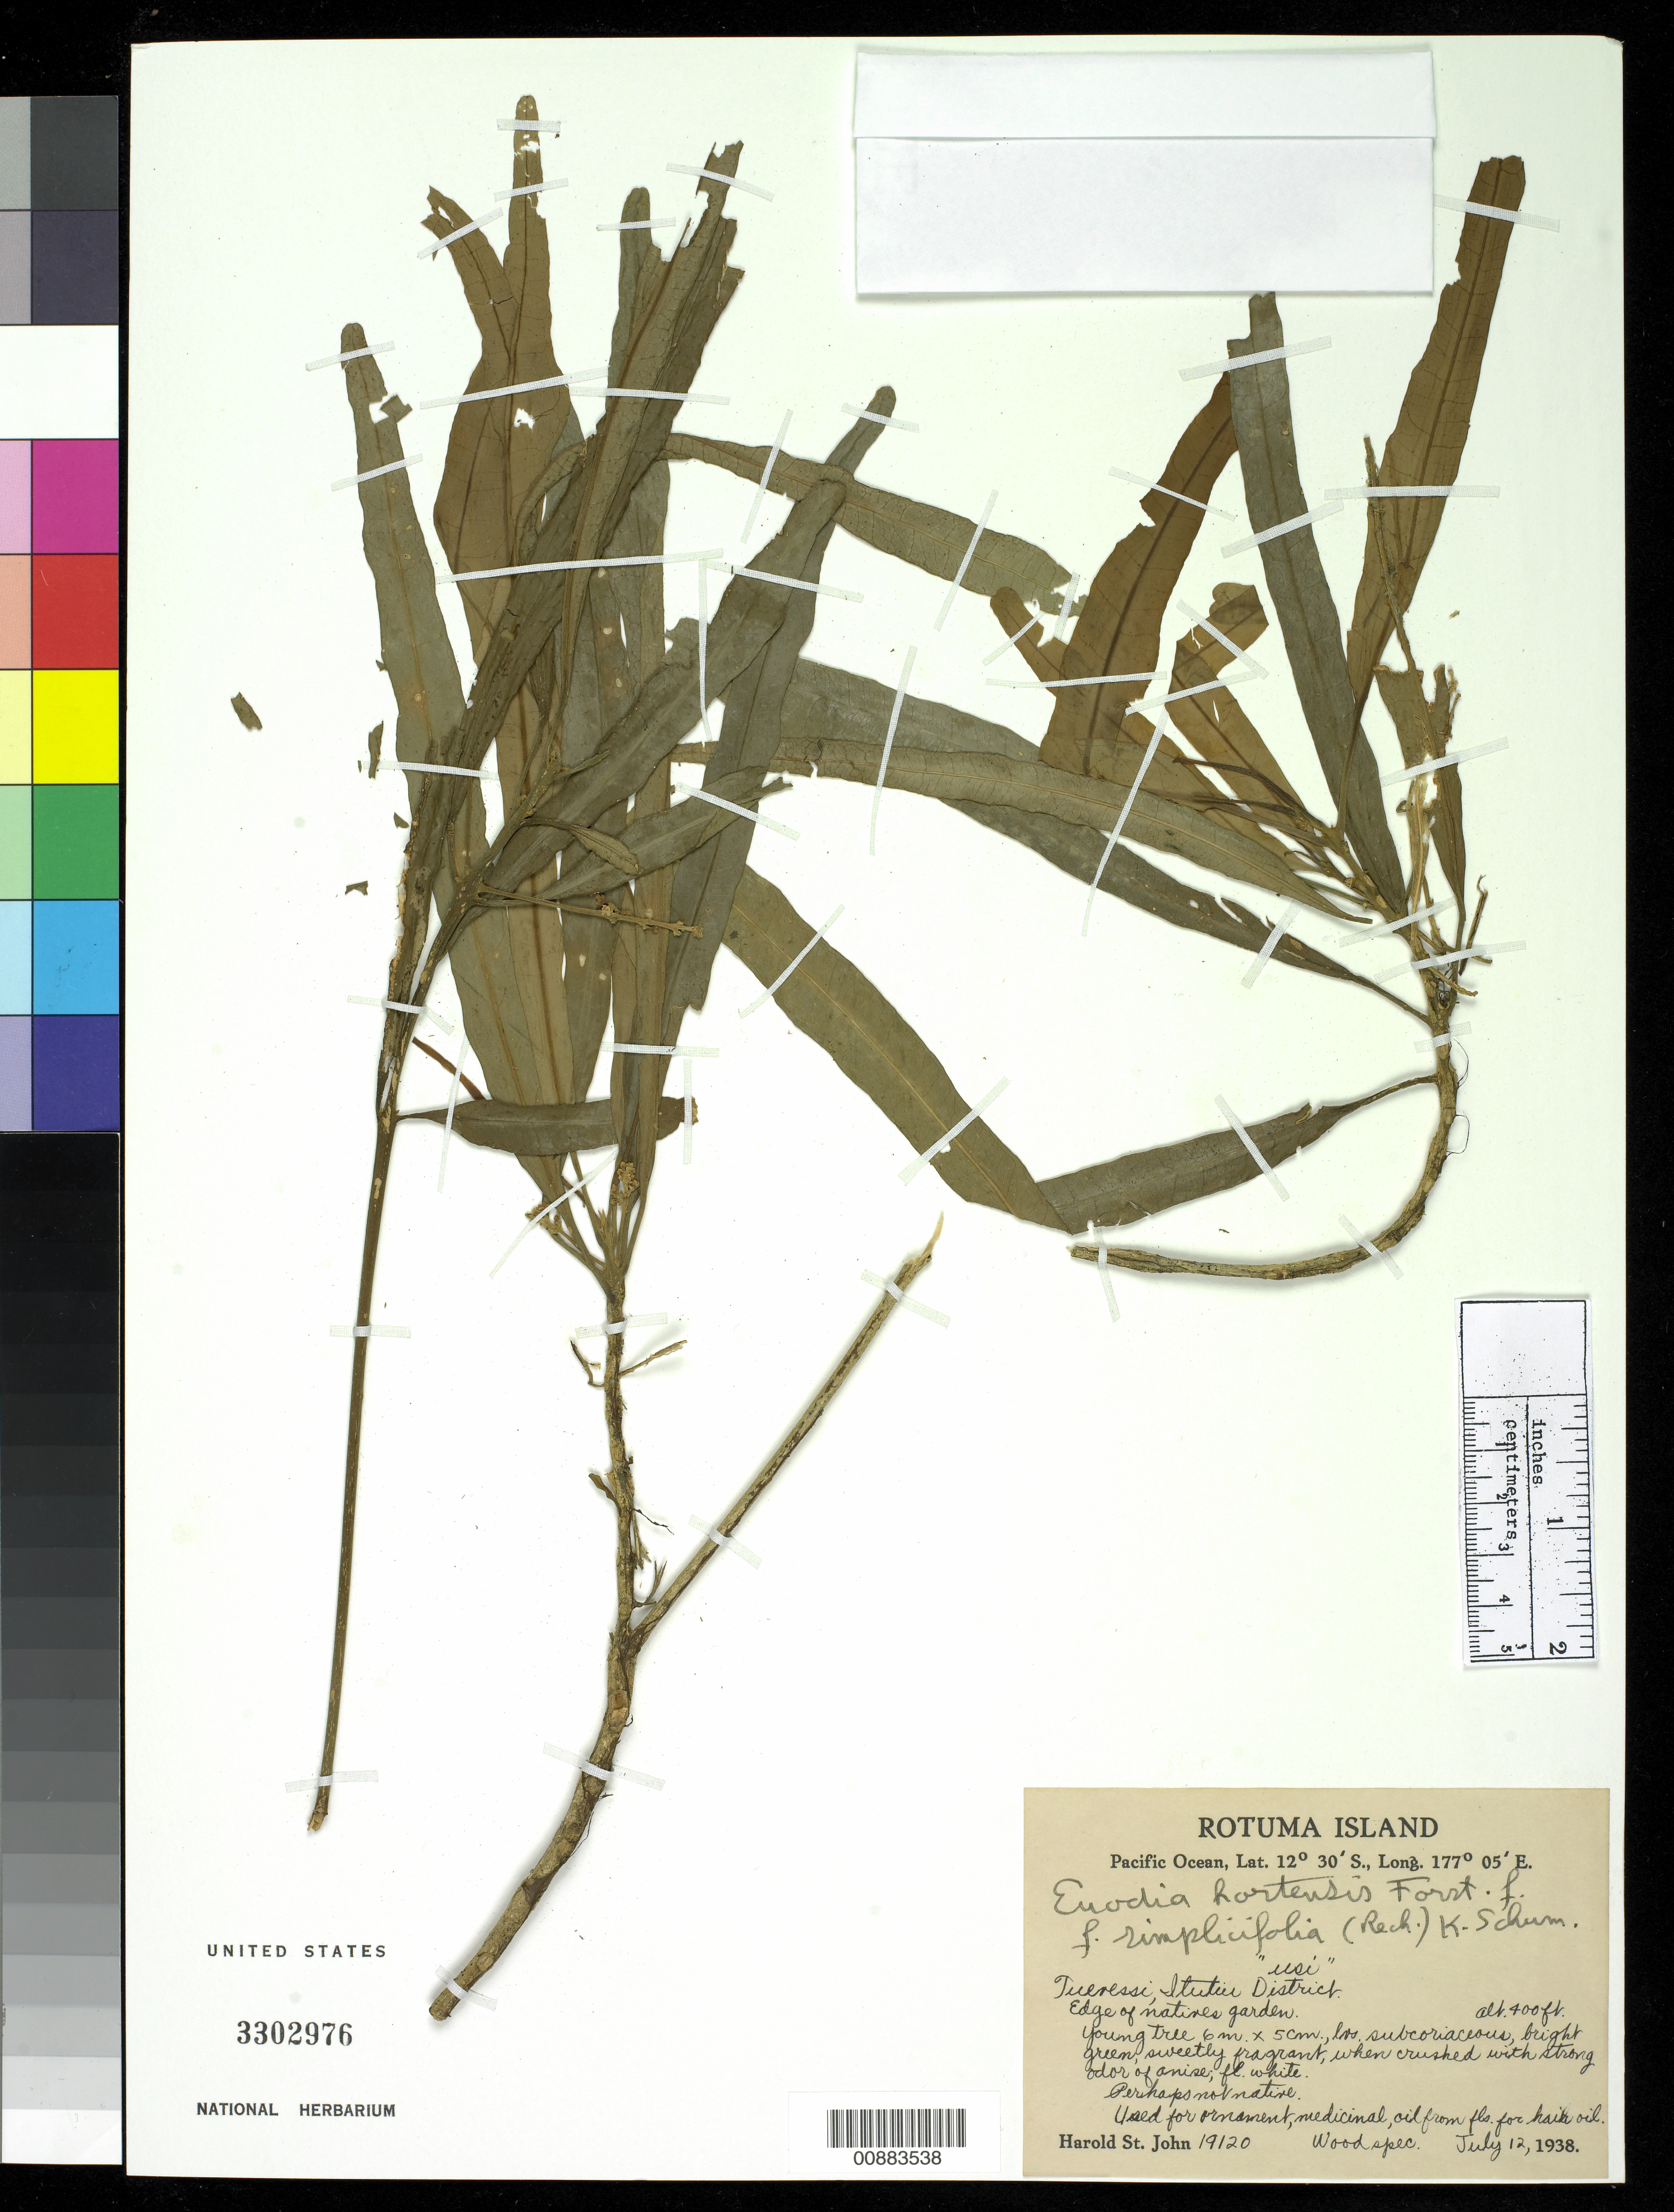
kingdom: Plantae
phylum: Tracheophyta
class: Magnoliopsida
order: Sapindales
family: Rutaceae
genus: Euodia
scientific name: Euodia hortensis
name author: J.R. Forst. & G. Forst.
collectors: H. St. John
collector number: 19120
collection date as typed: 12 Jul 1938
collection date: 1938-07-12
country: Fiji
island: Rotuma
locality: Tuevessi, Itutier District, edge of native garden.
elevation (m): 122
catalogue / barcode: US 3302976